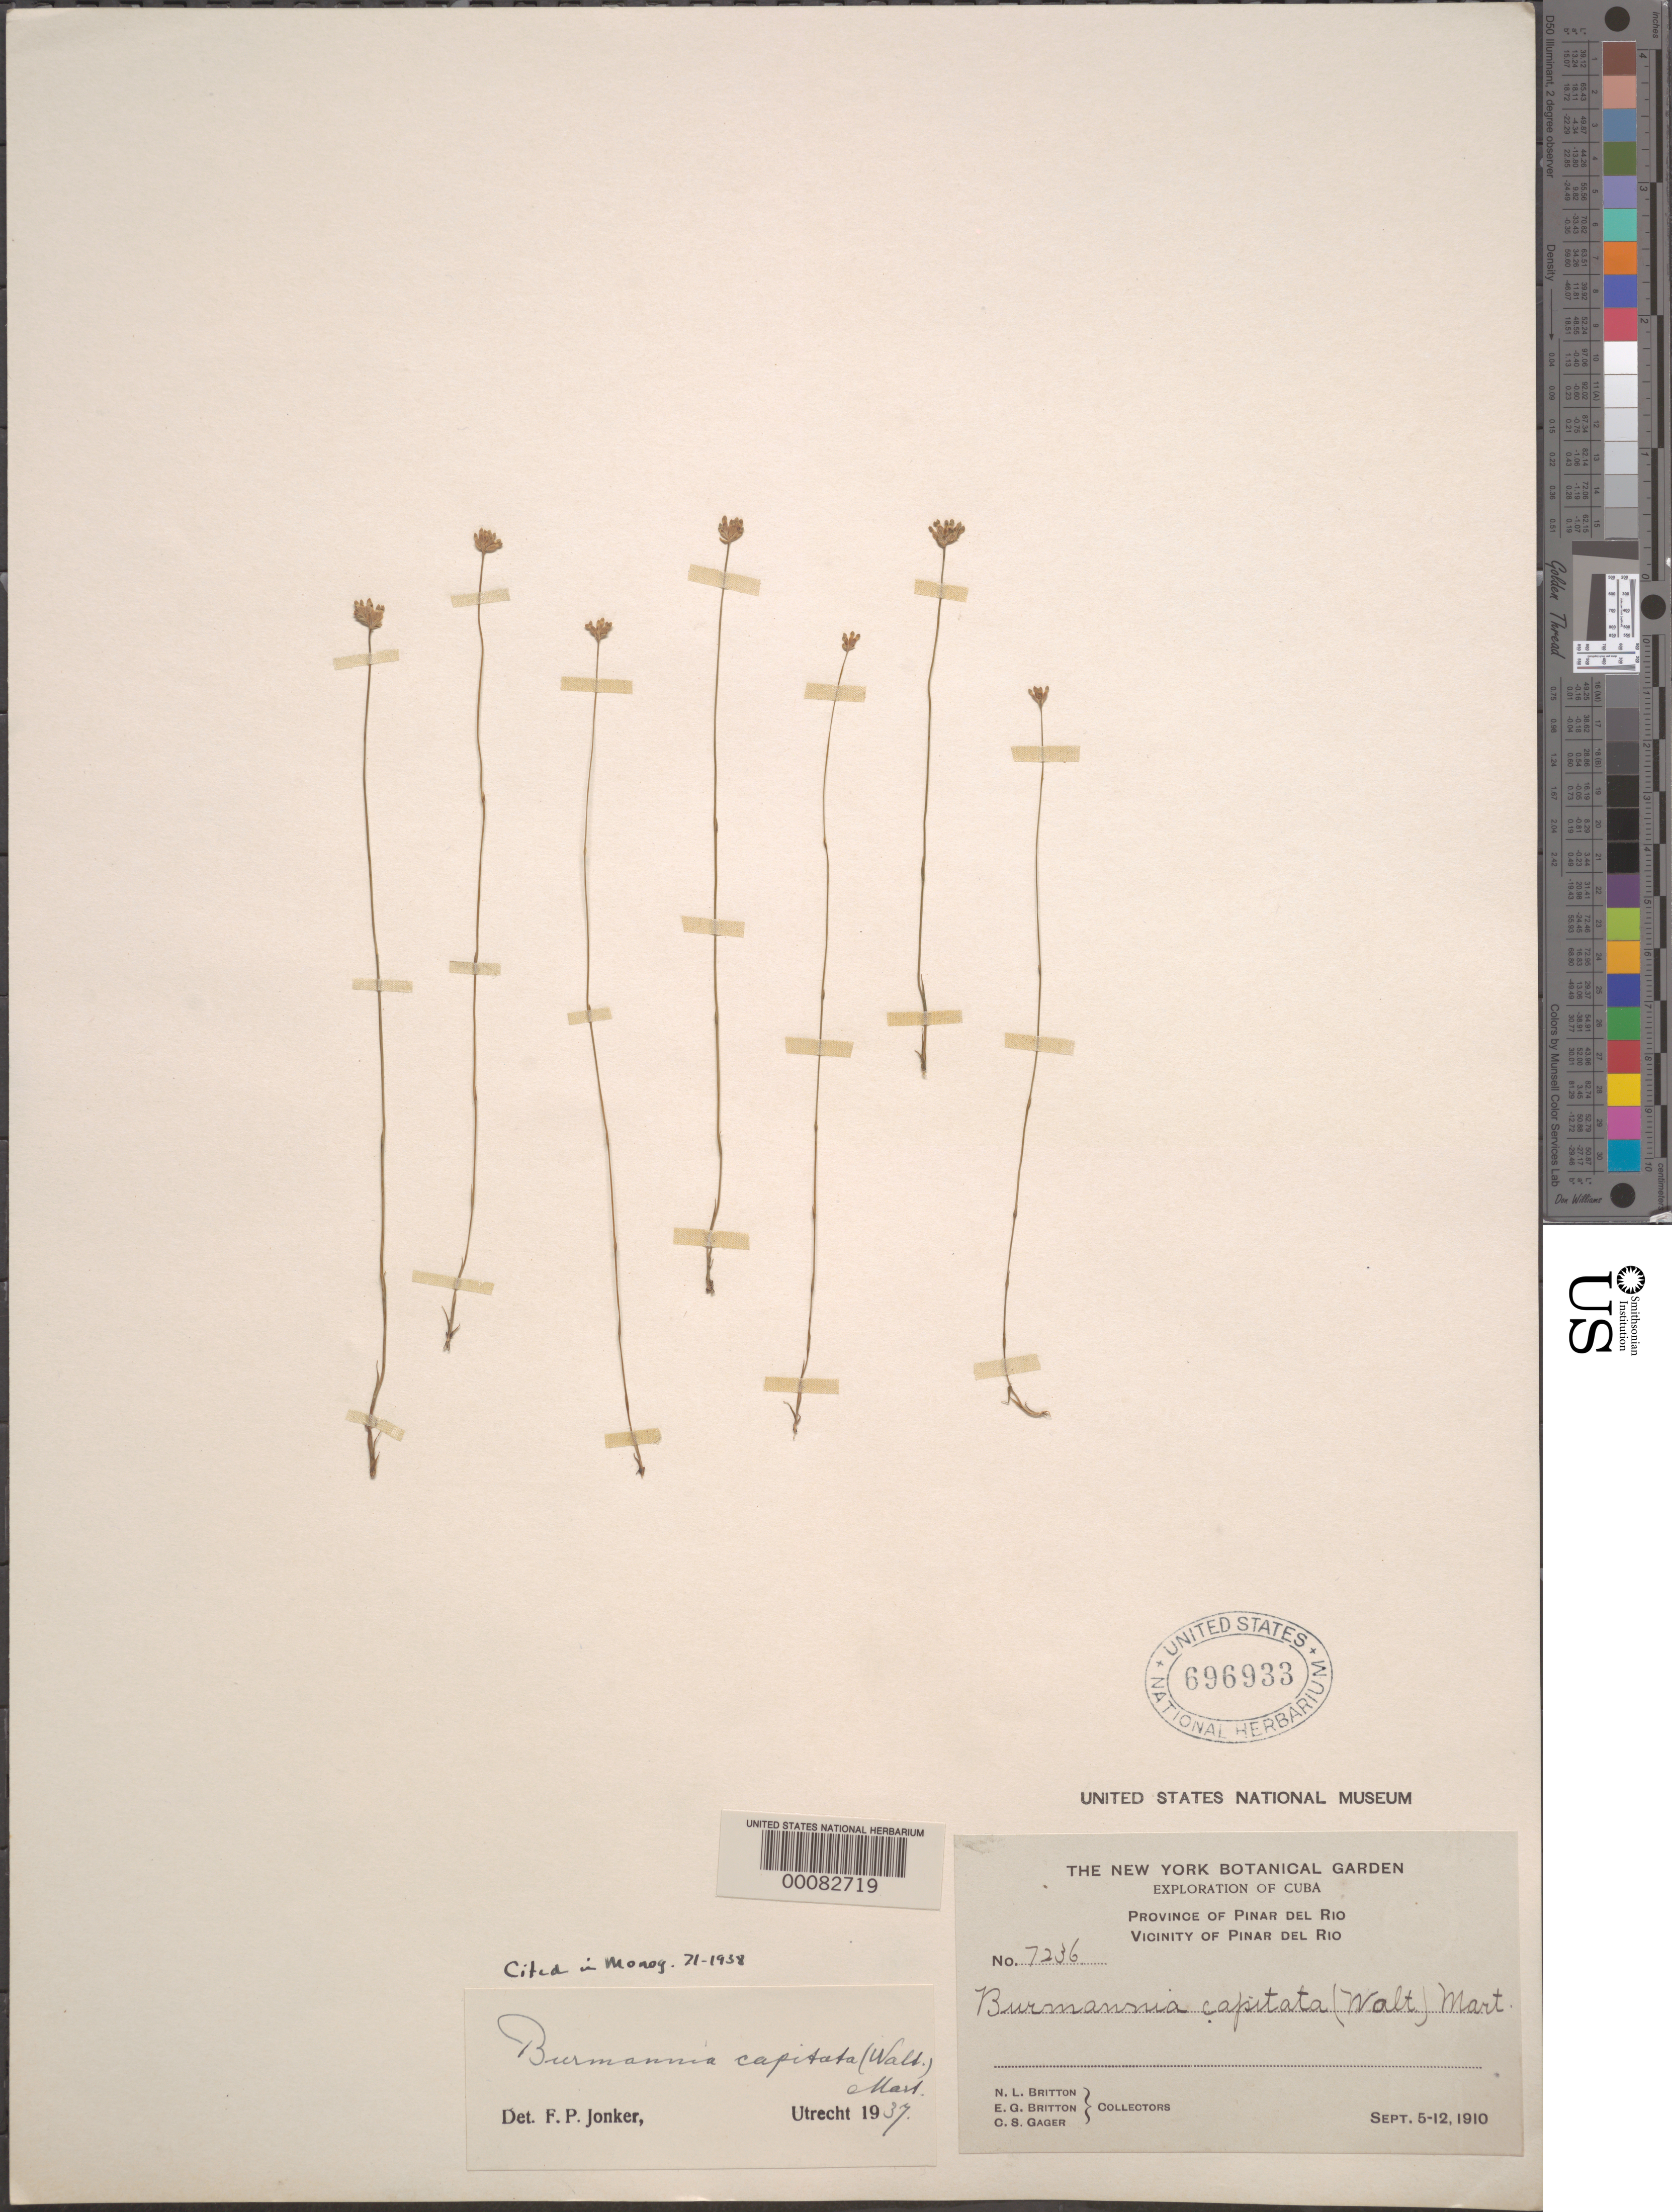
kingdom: Plantae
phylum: Tracheophyta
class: Liliopsida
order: Dioscoreales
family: Burmanniaceae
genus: Burmannia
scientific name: Burmannia capitata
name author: (Walter ex J.F. Gmel.) Mart.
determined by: Jonker, F. P.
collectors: N. Britton, E. G. Britton & C. Gager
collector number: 7236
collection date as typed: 05 Sep 1910 to 12 Sep 1910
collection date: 1910-09-05/1910-09-12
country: Cuba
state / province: Pinar del Río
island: Cuba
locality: Pinar del Río vicinity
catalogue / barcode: US 696933